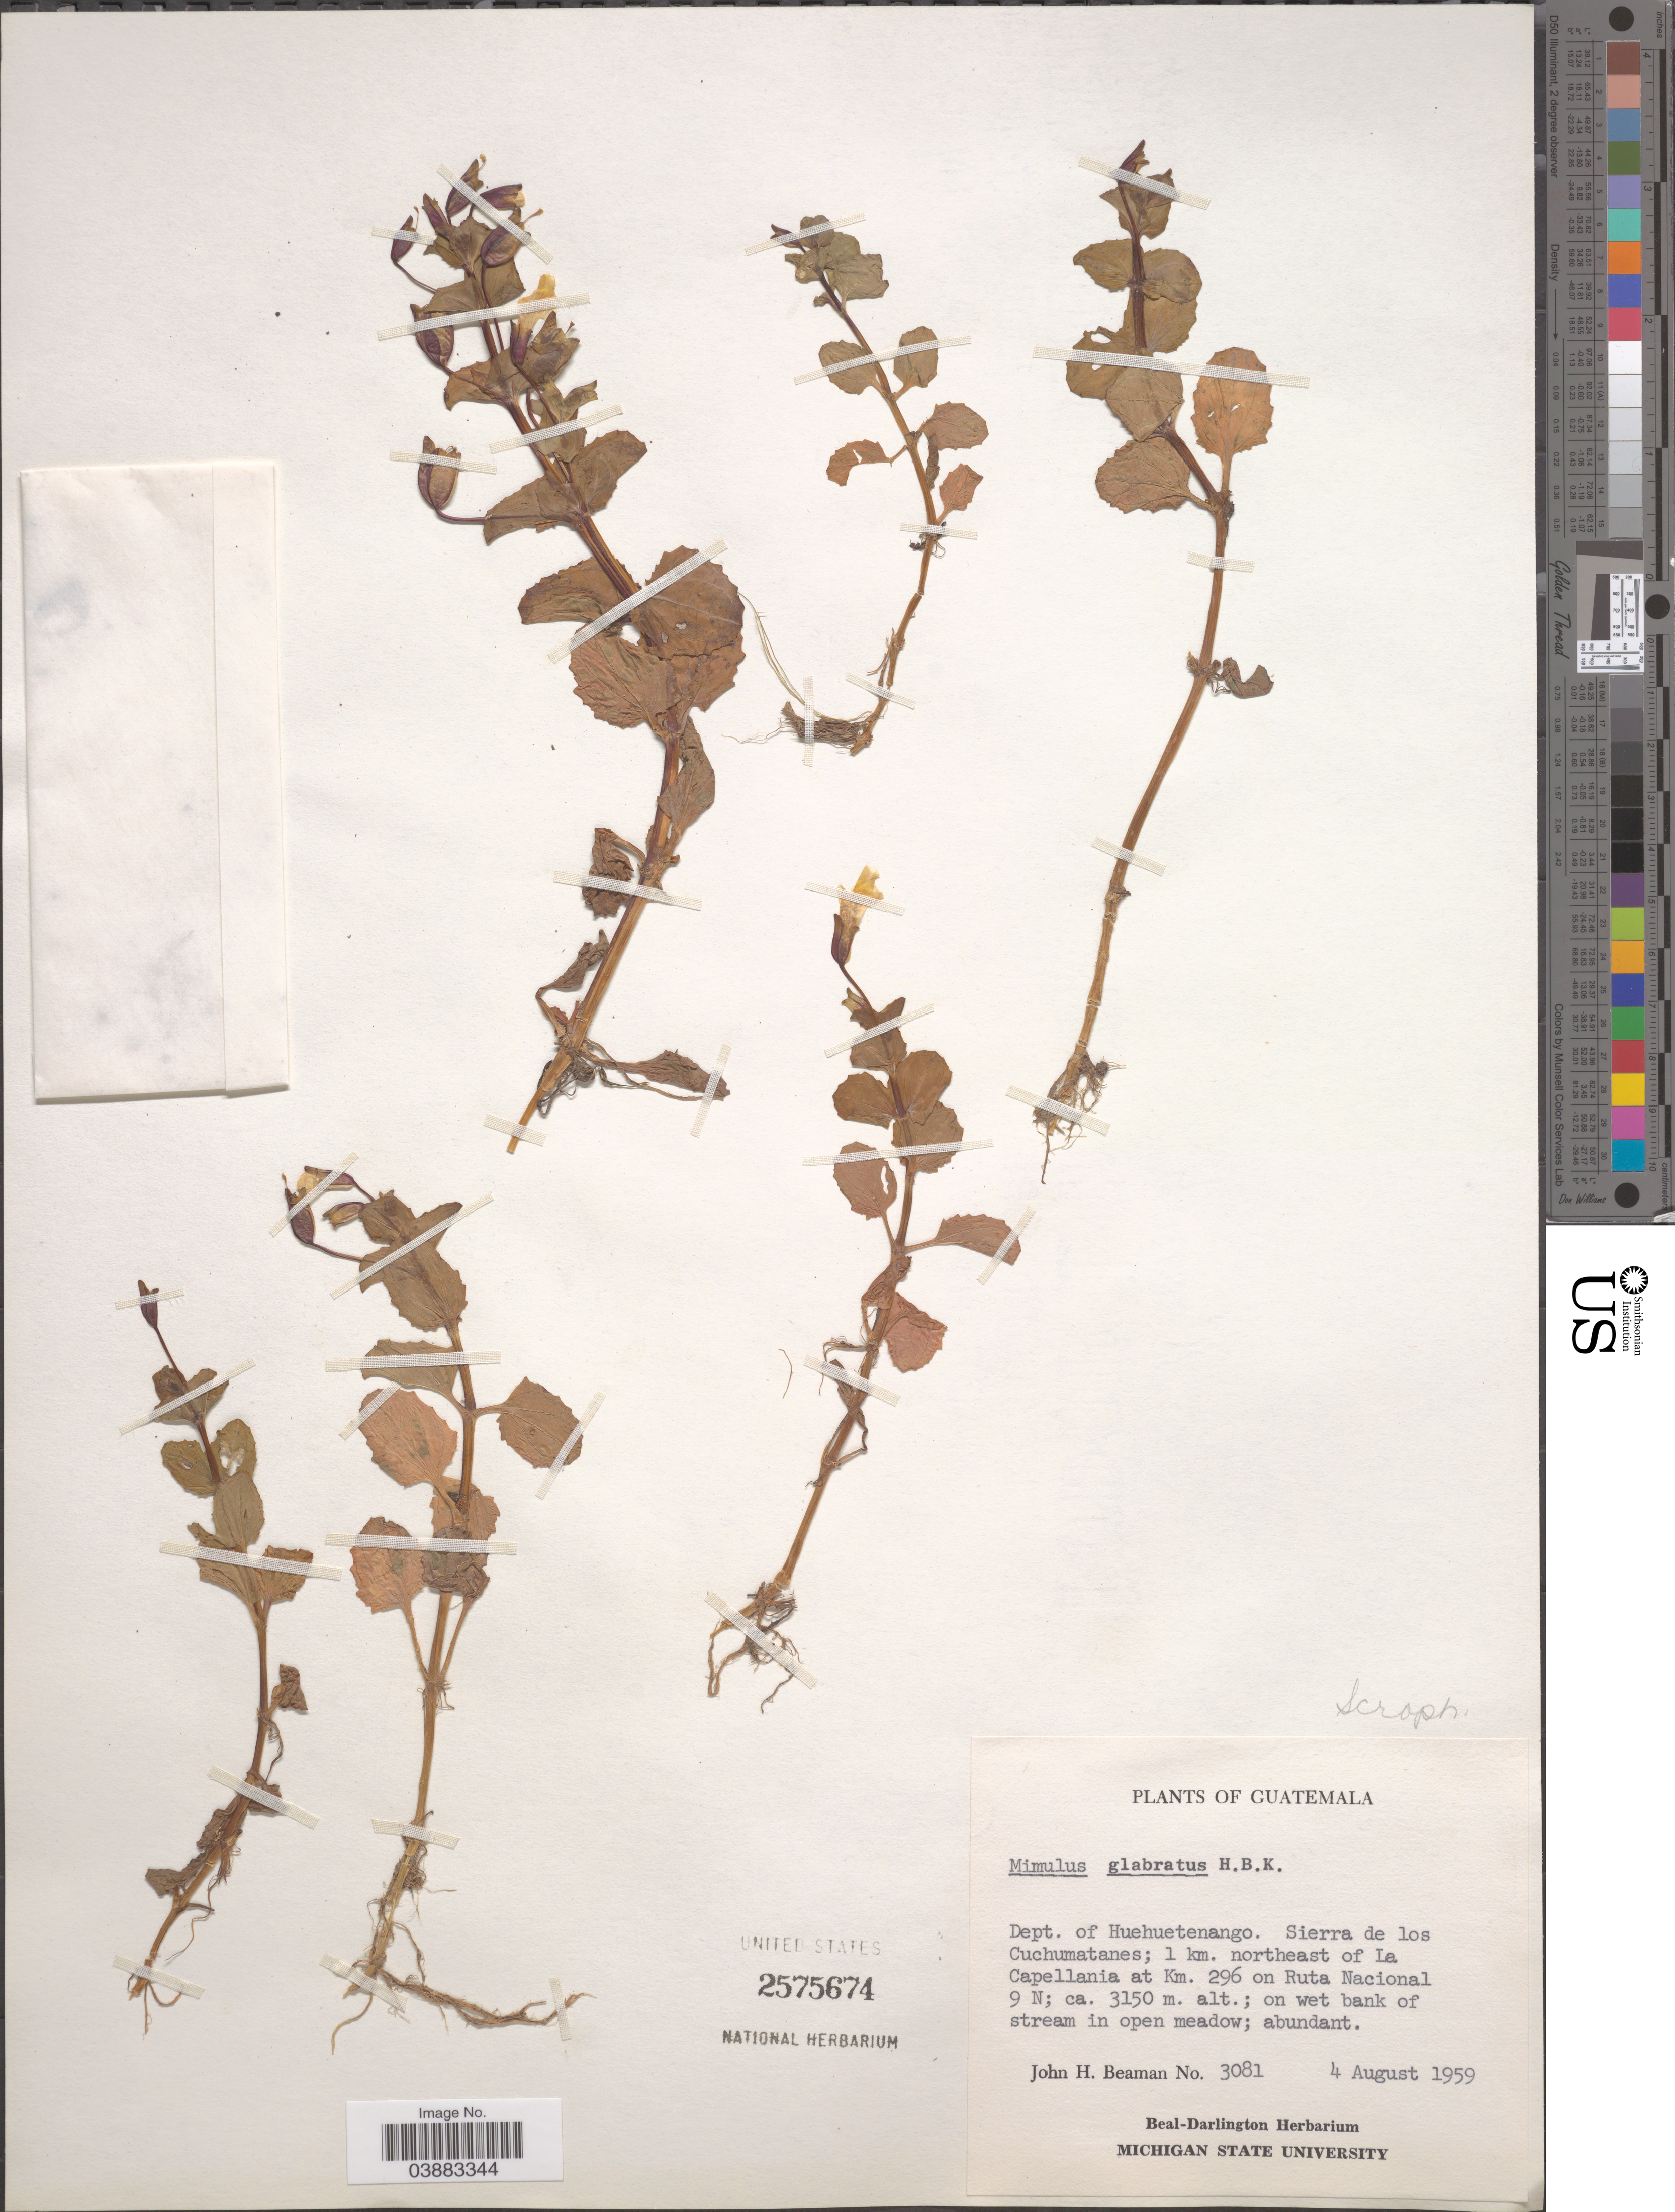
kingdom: Plantae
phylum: Tracheophyta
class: Magnoliopsida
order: Lamiales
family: Phrymaceae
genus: Mimulus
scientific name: Mimulus glabratus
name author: Kunth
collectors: J. H. Beaman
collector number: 3081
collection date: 1959-08-04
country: Guatemala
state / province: Huehuetenango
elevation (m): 3150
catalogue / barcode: US 2575674